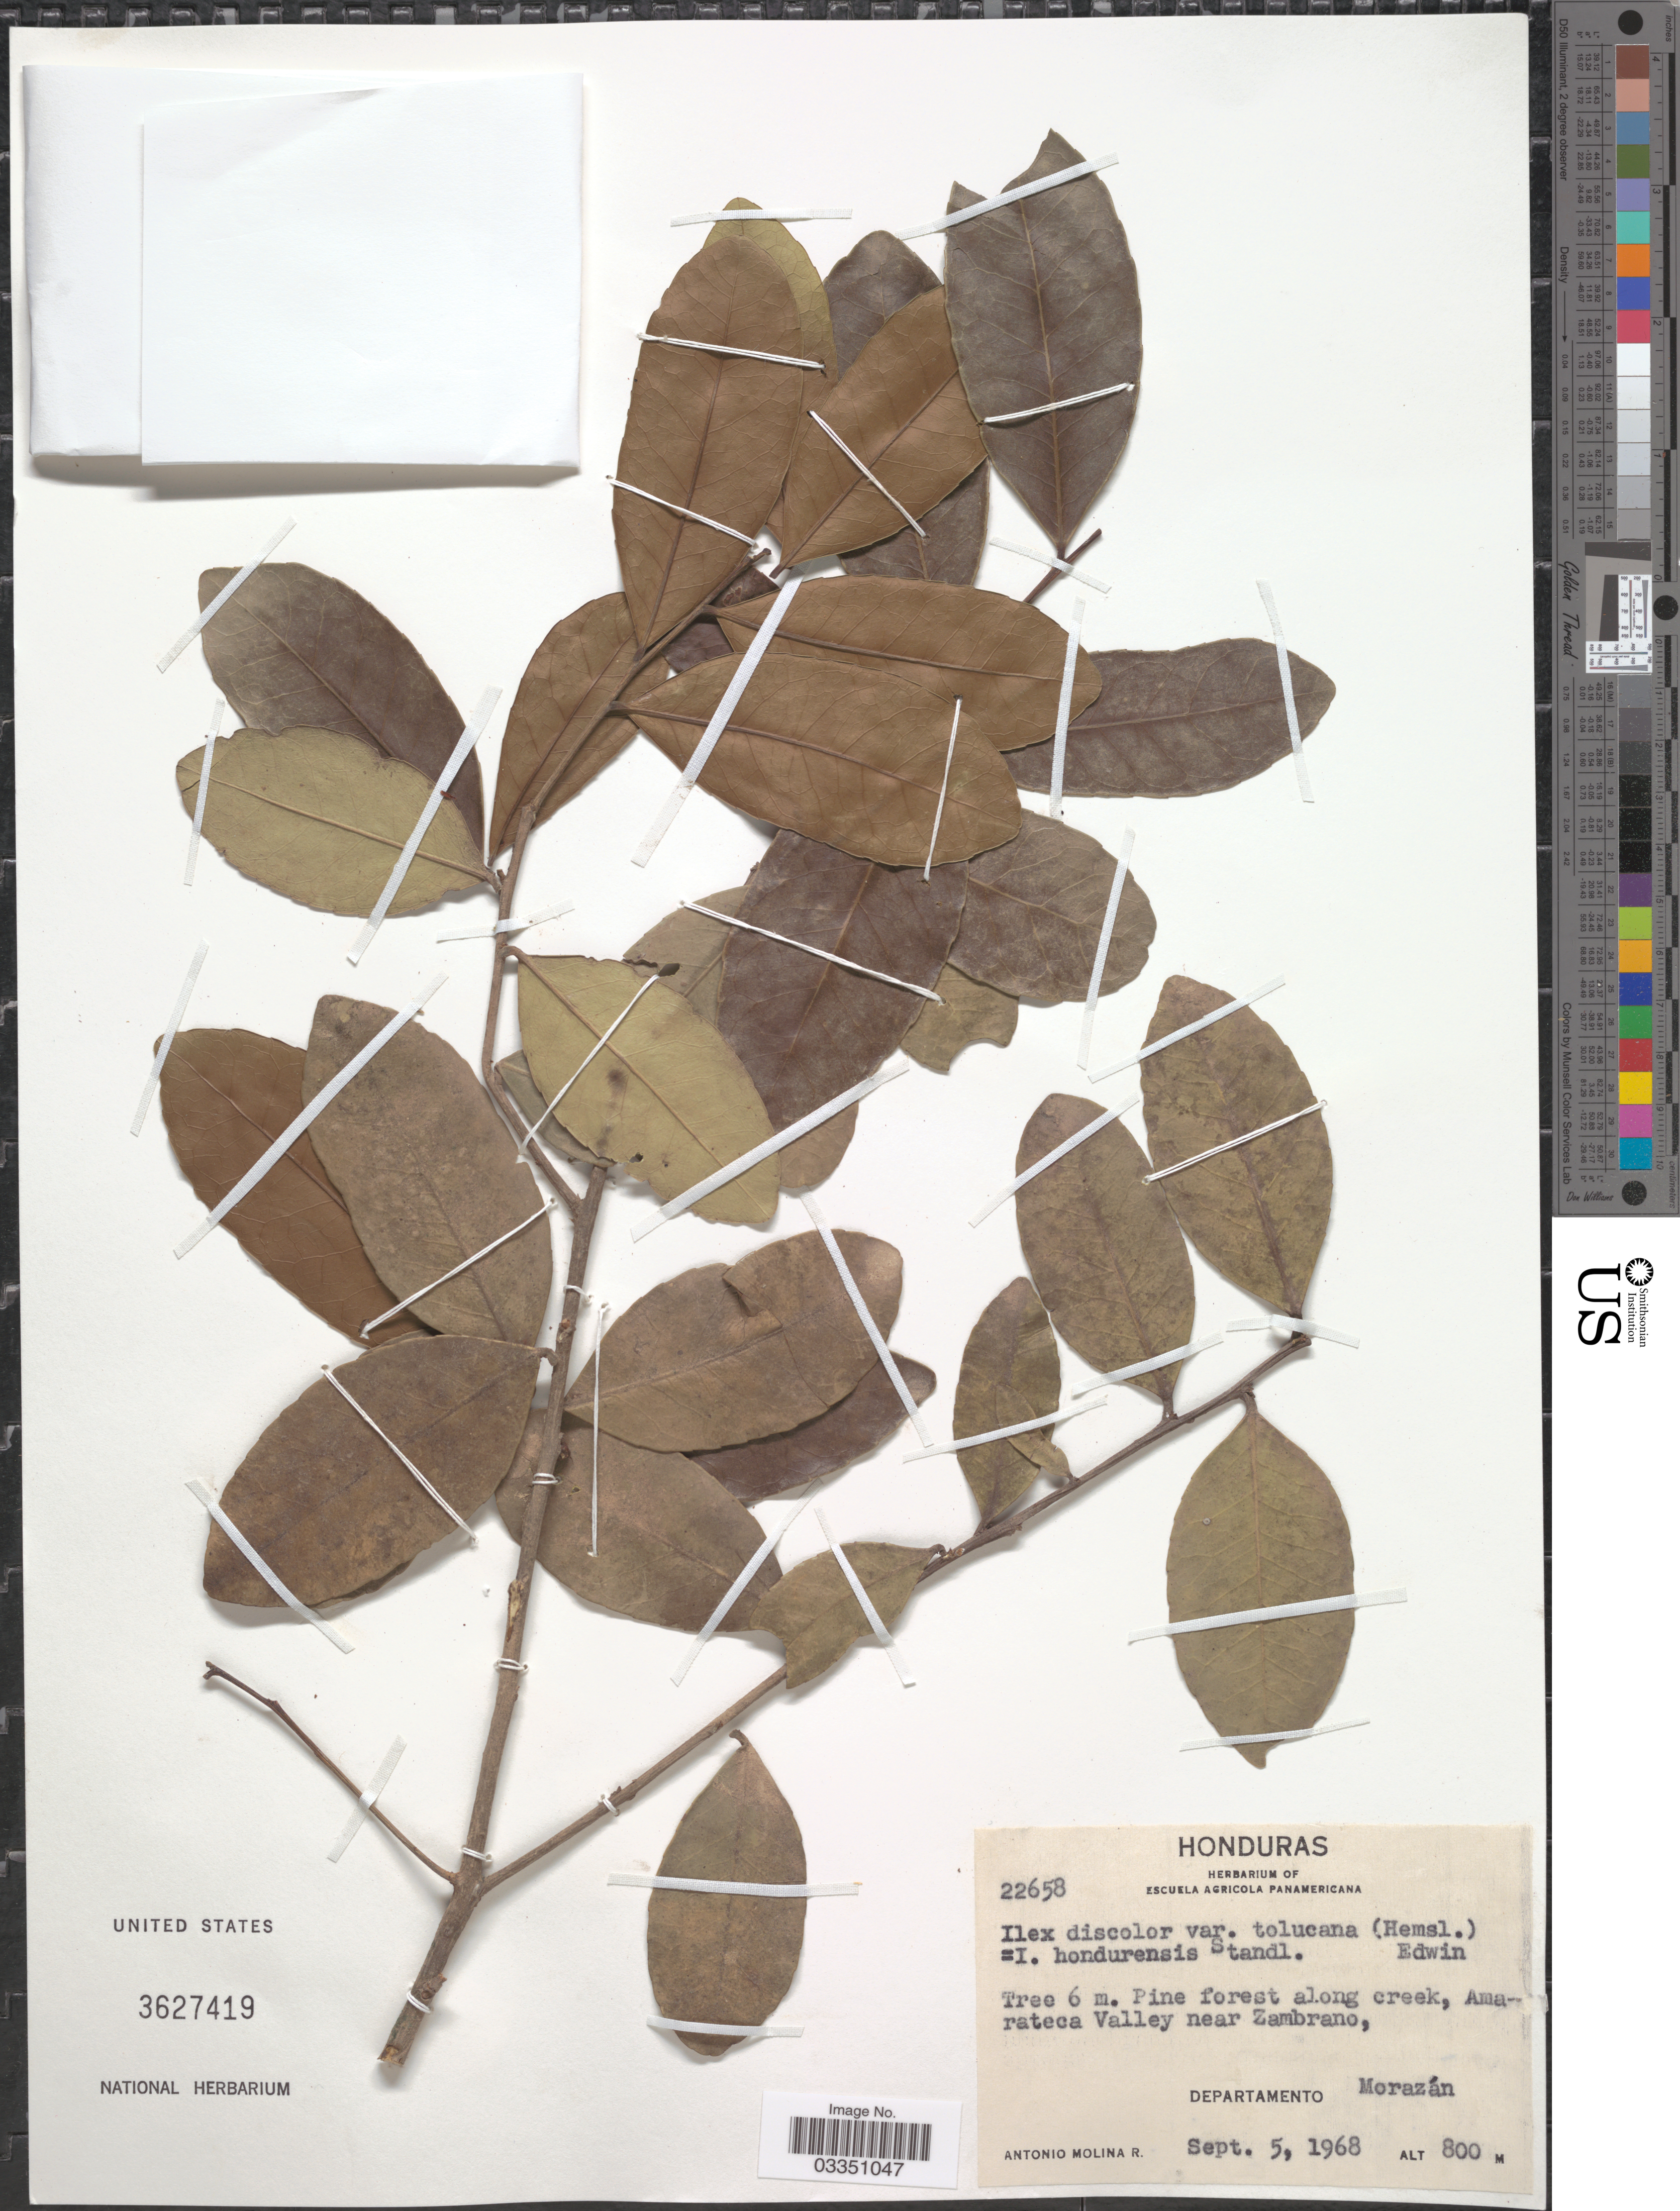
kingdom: Plantae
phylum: Tracheophyta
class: Magnoliopsida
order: Aquifoliales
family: Aquifoliaceae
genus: Ilex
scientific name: Ilex tolucana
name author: Hemsl.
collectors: A. Molina R.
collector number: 22658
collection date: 1968-09-05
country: Honduras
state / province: Fco. Morazán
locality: Pine forest along creek, Amarateca Valley near Zambrano, Departamento Morazán.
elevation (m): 800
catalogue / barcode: US 3627419